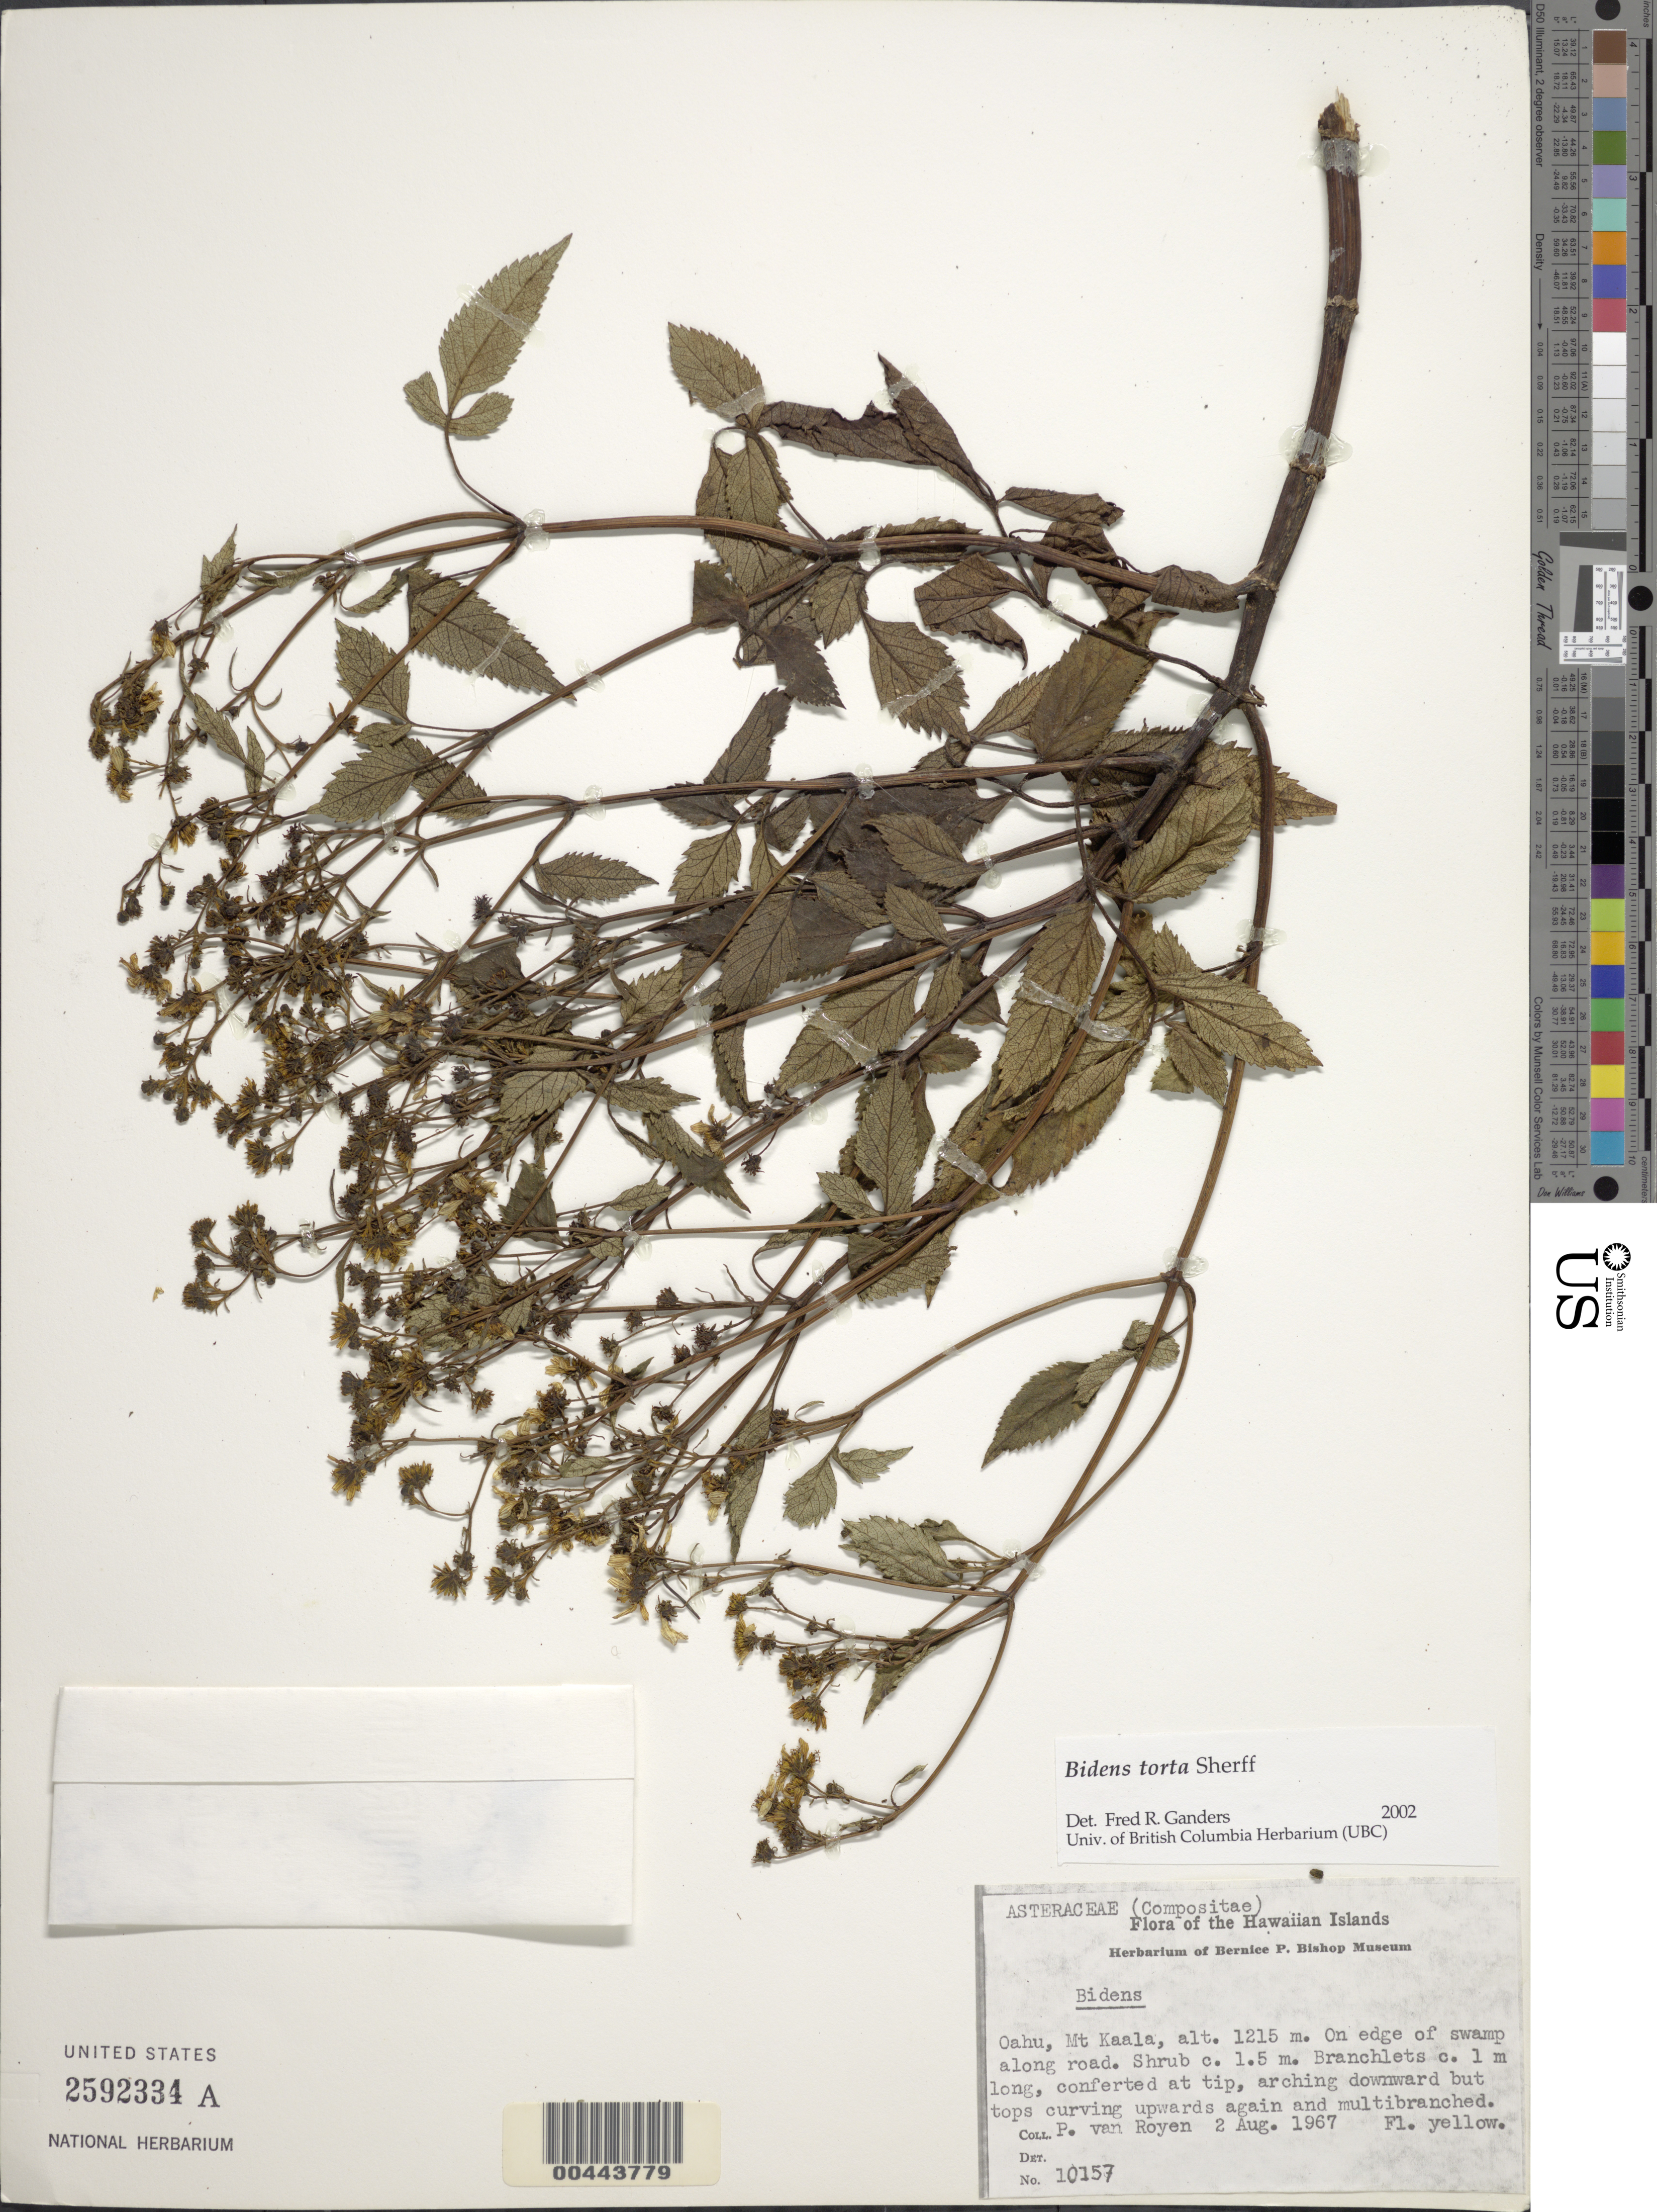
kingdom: Plantae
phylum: Tracheophyta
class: Magnoliopsida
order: Asterales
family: Asteraceae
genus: Bidens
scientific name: Bidens torta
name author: Sherff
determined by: Ganders, F. R.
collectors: P. van Royen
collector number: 10157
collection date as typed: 2 Aug 1967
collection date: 1967-08-02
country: United States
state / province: Hawaii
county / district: Honolulu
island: Oahu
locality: Mount Kaala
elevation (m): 1215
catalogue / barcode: US 2592334A